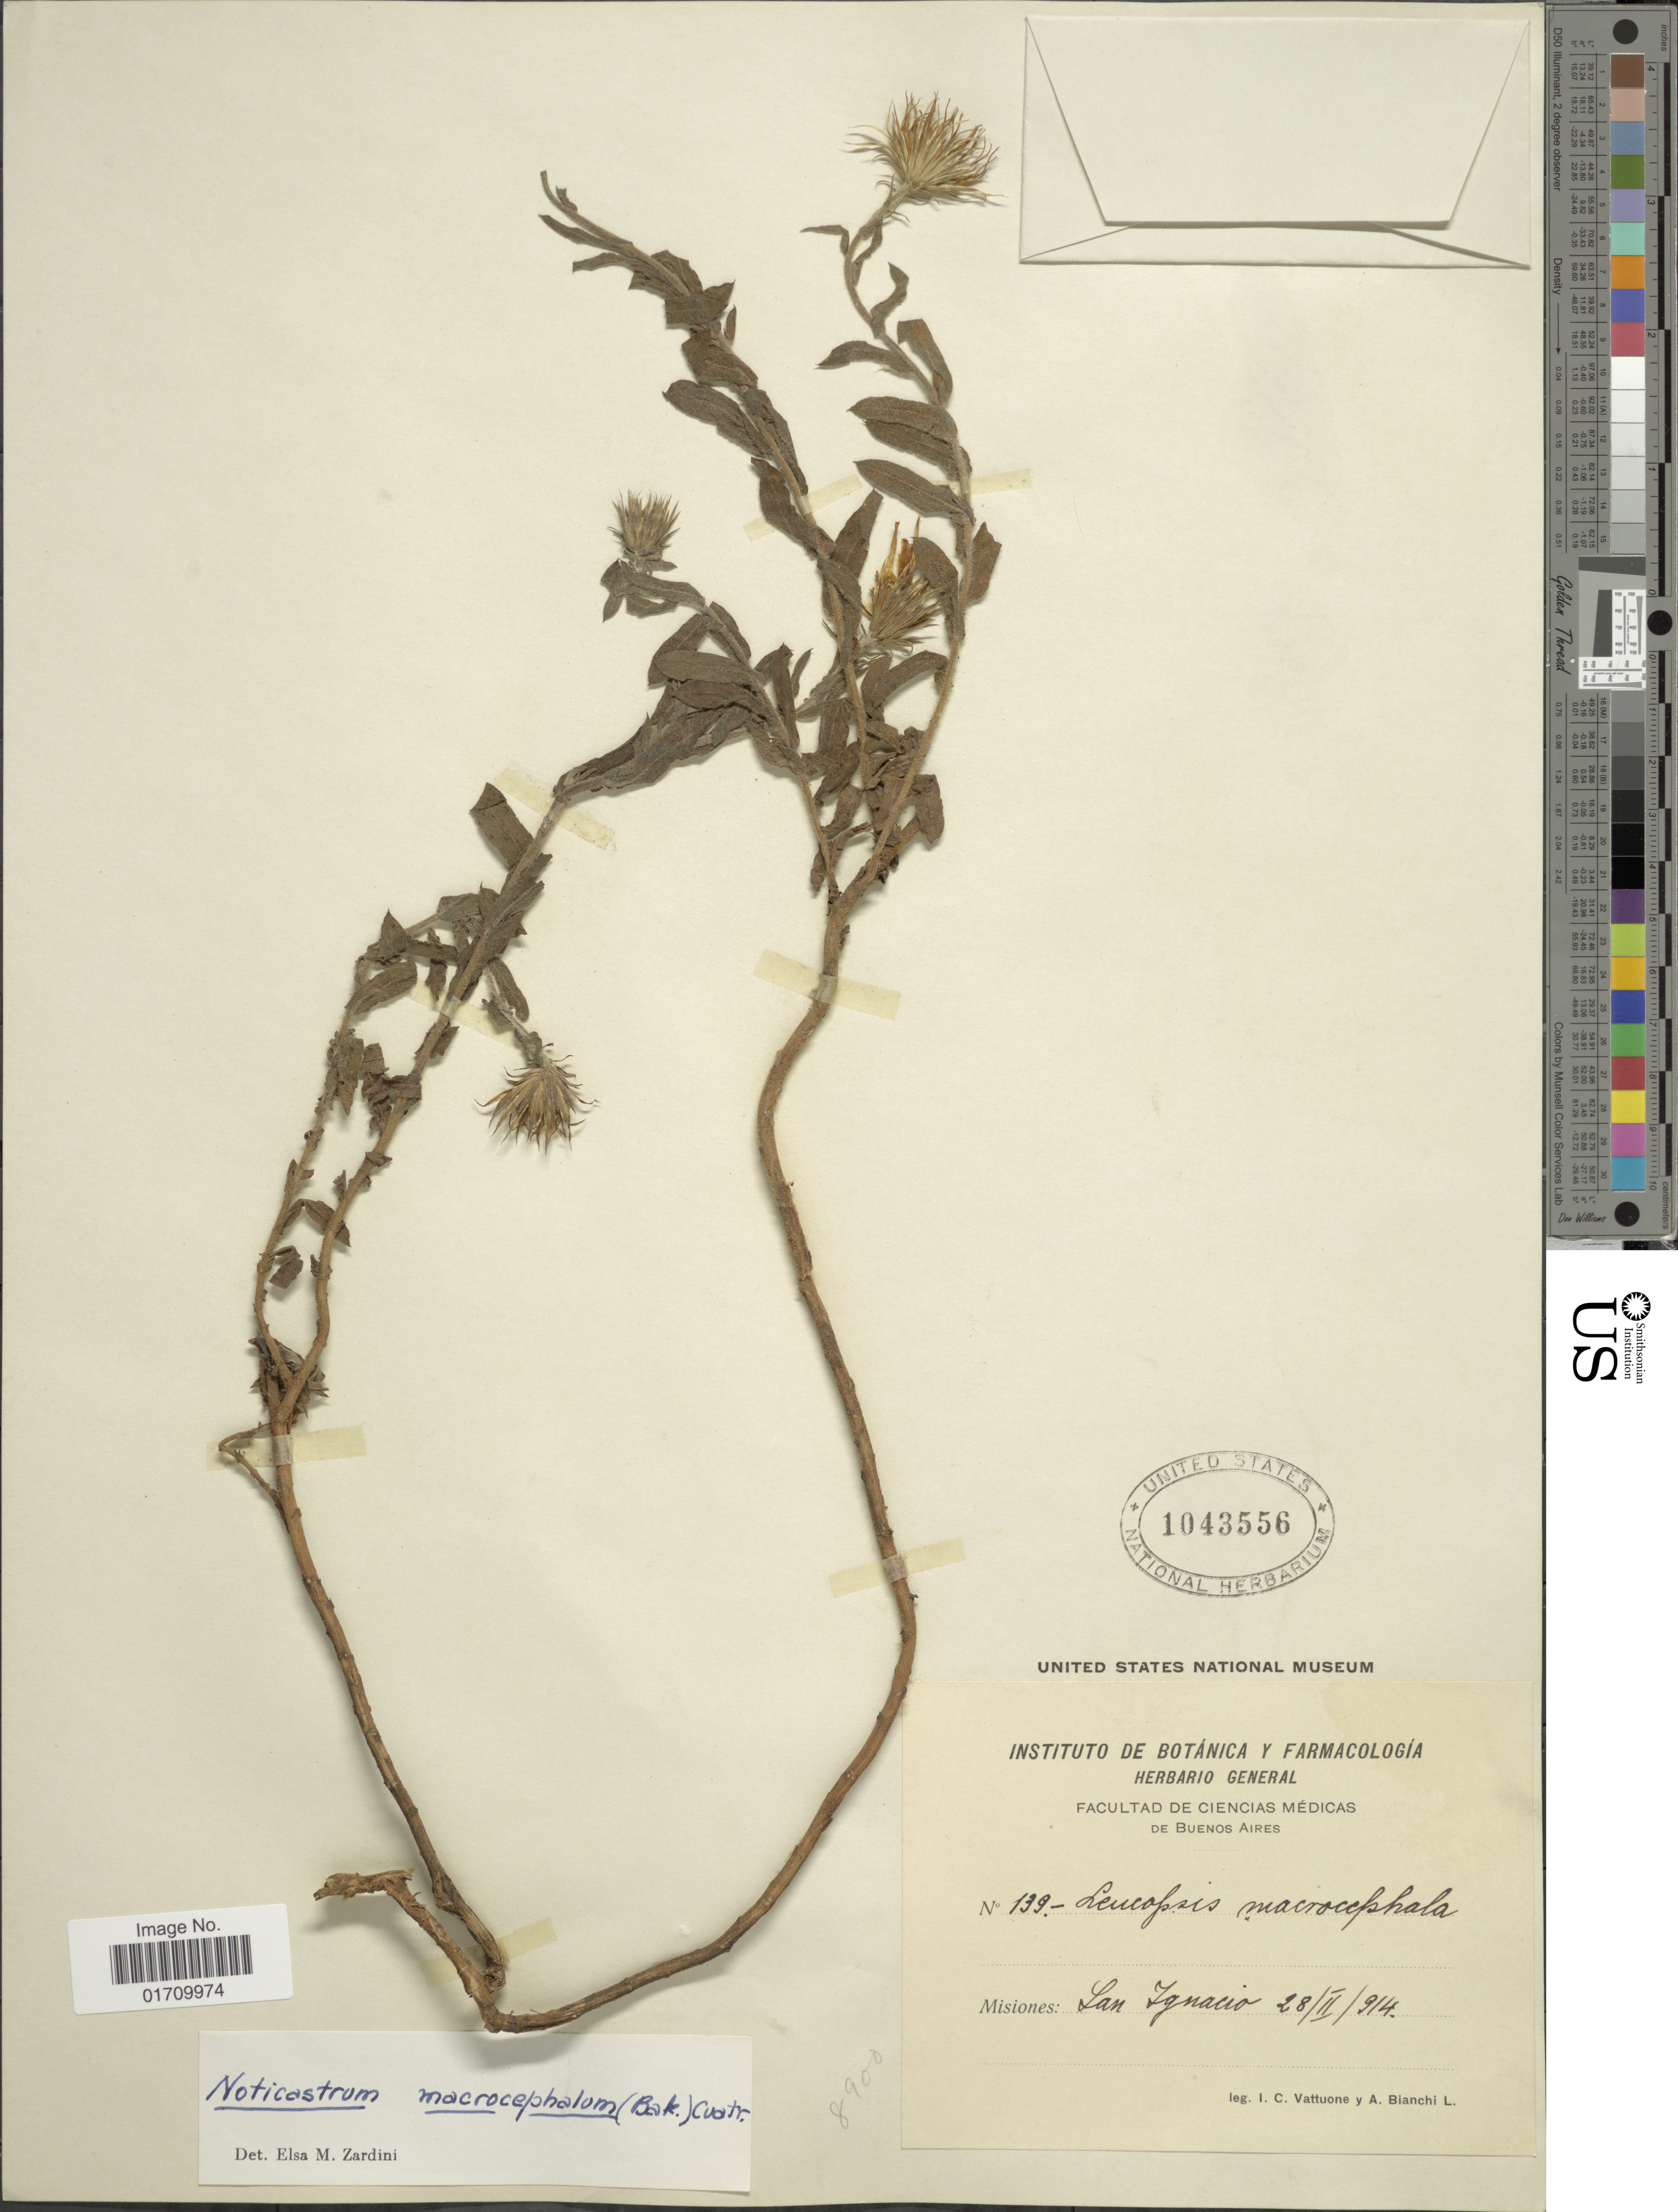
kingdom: Plantae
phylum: Tracheophyta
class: Magnoliopsida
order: Asterales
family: Asteraceae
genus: Noticastrum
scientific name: Noticastrum macrocephalum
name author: (Baker) Cuatrec.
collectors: I. Vattuone & A. Bianchi L.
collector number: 139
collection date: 1914-02-28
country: Argentina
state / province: Misiones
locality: San Ignacio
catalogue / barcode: US 1043556